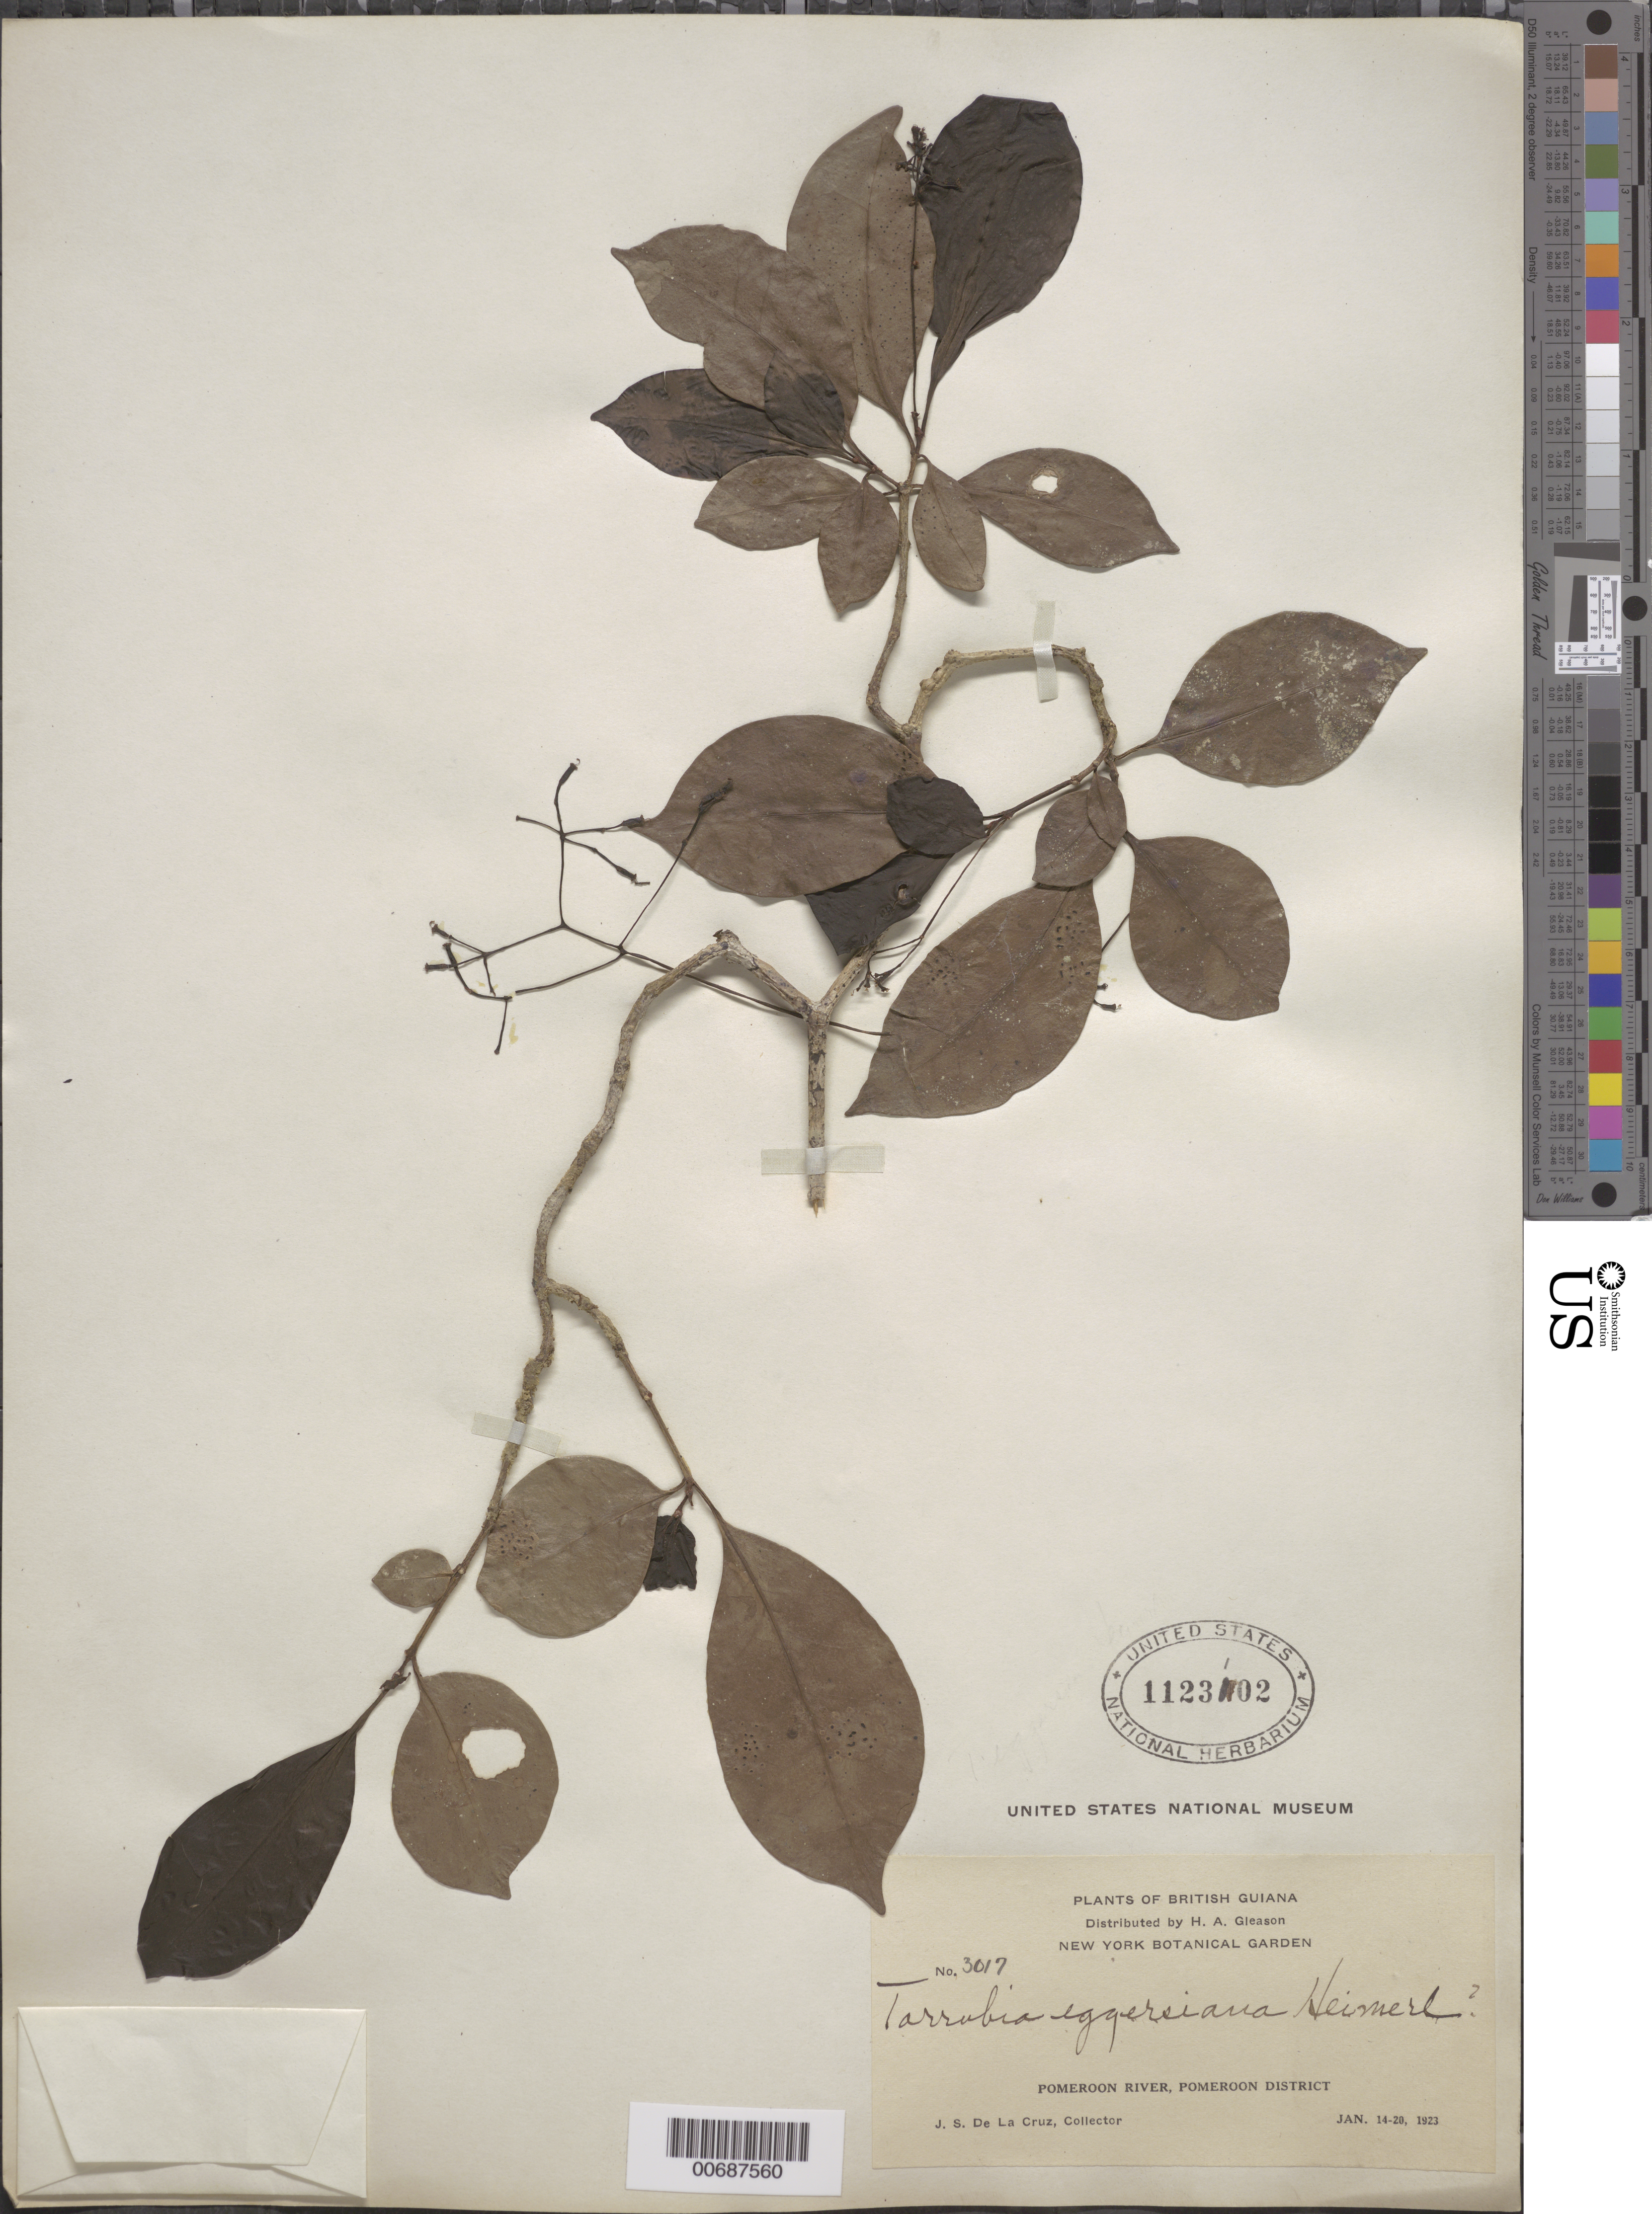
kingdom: Plantae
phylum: Tracheophyta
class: Magnoliopsida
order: Caryophyllales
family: Nyctaginaceae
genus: Guapira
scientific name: Guapira eggersiana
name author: (Heimerl) Lundell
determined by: Strong, Mark T., (BOT), Smithsonian Institution - National Museum of Natural History (UNITED STATES)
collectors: J. S. de la Cruz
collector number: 3017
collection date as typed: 14-Jan-23 to 20-Jan-23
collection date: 1923-01-14/1923-01-20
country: Guyana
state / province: Pomeroon-Supenaam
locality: Pomeroon R.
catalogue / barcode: US 1123102